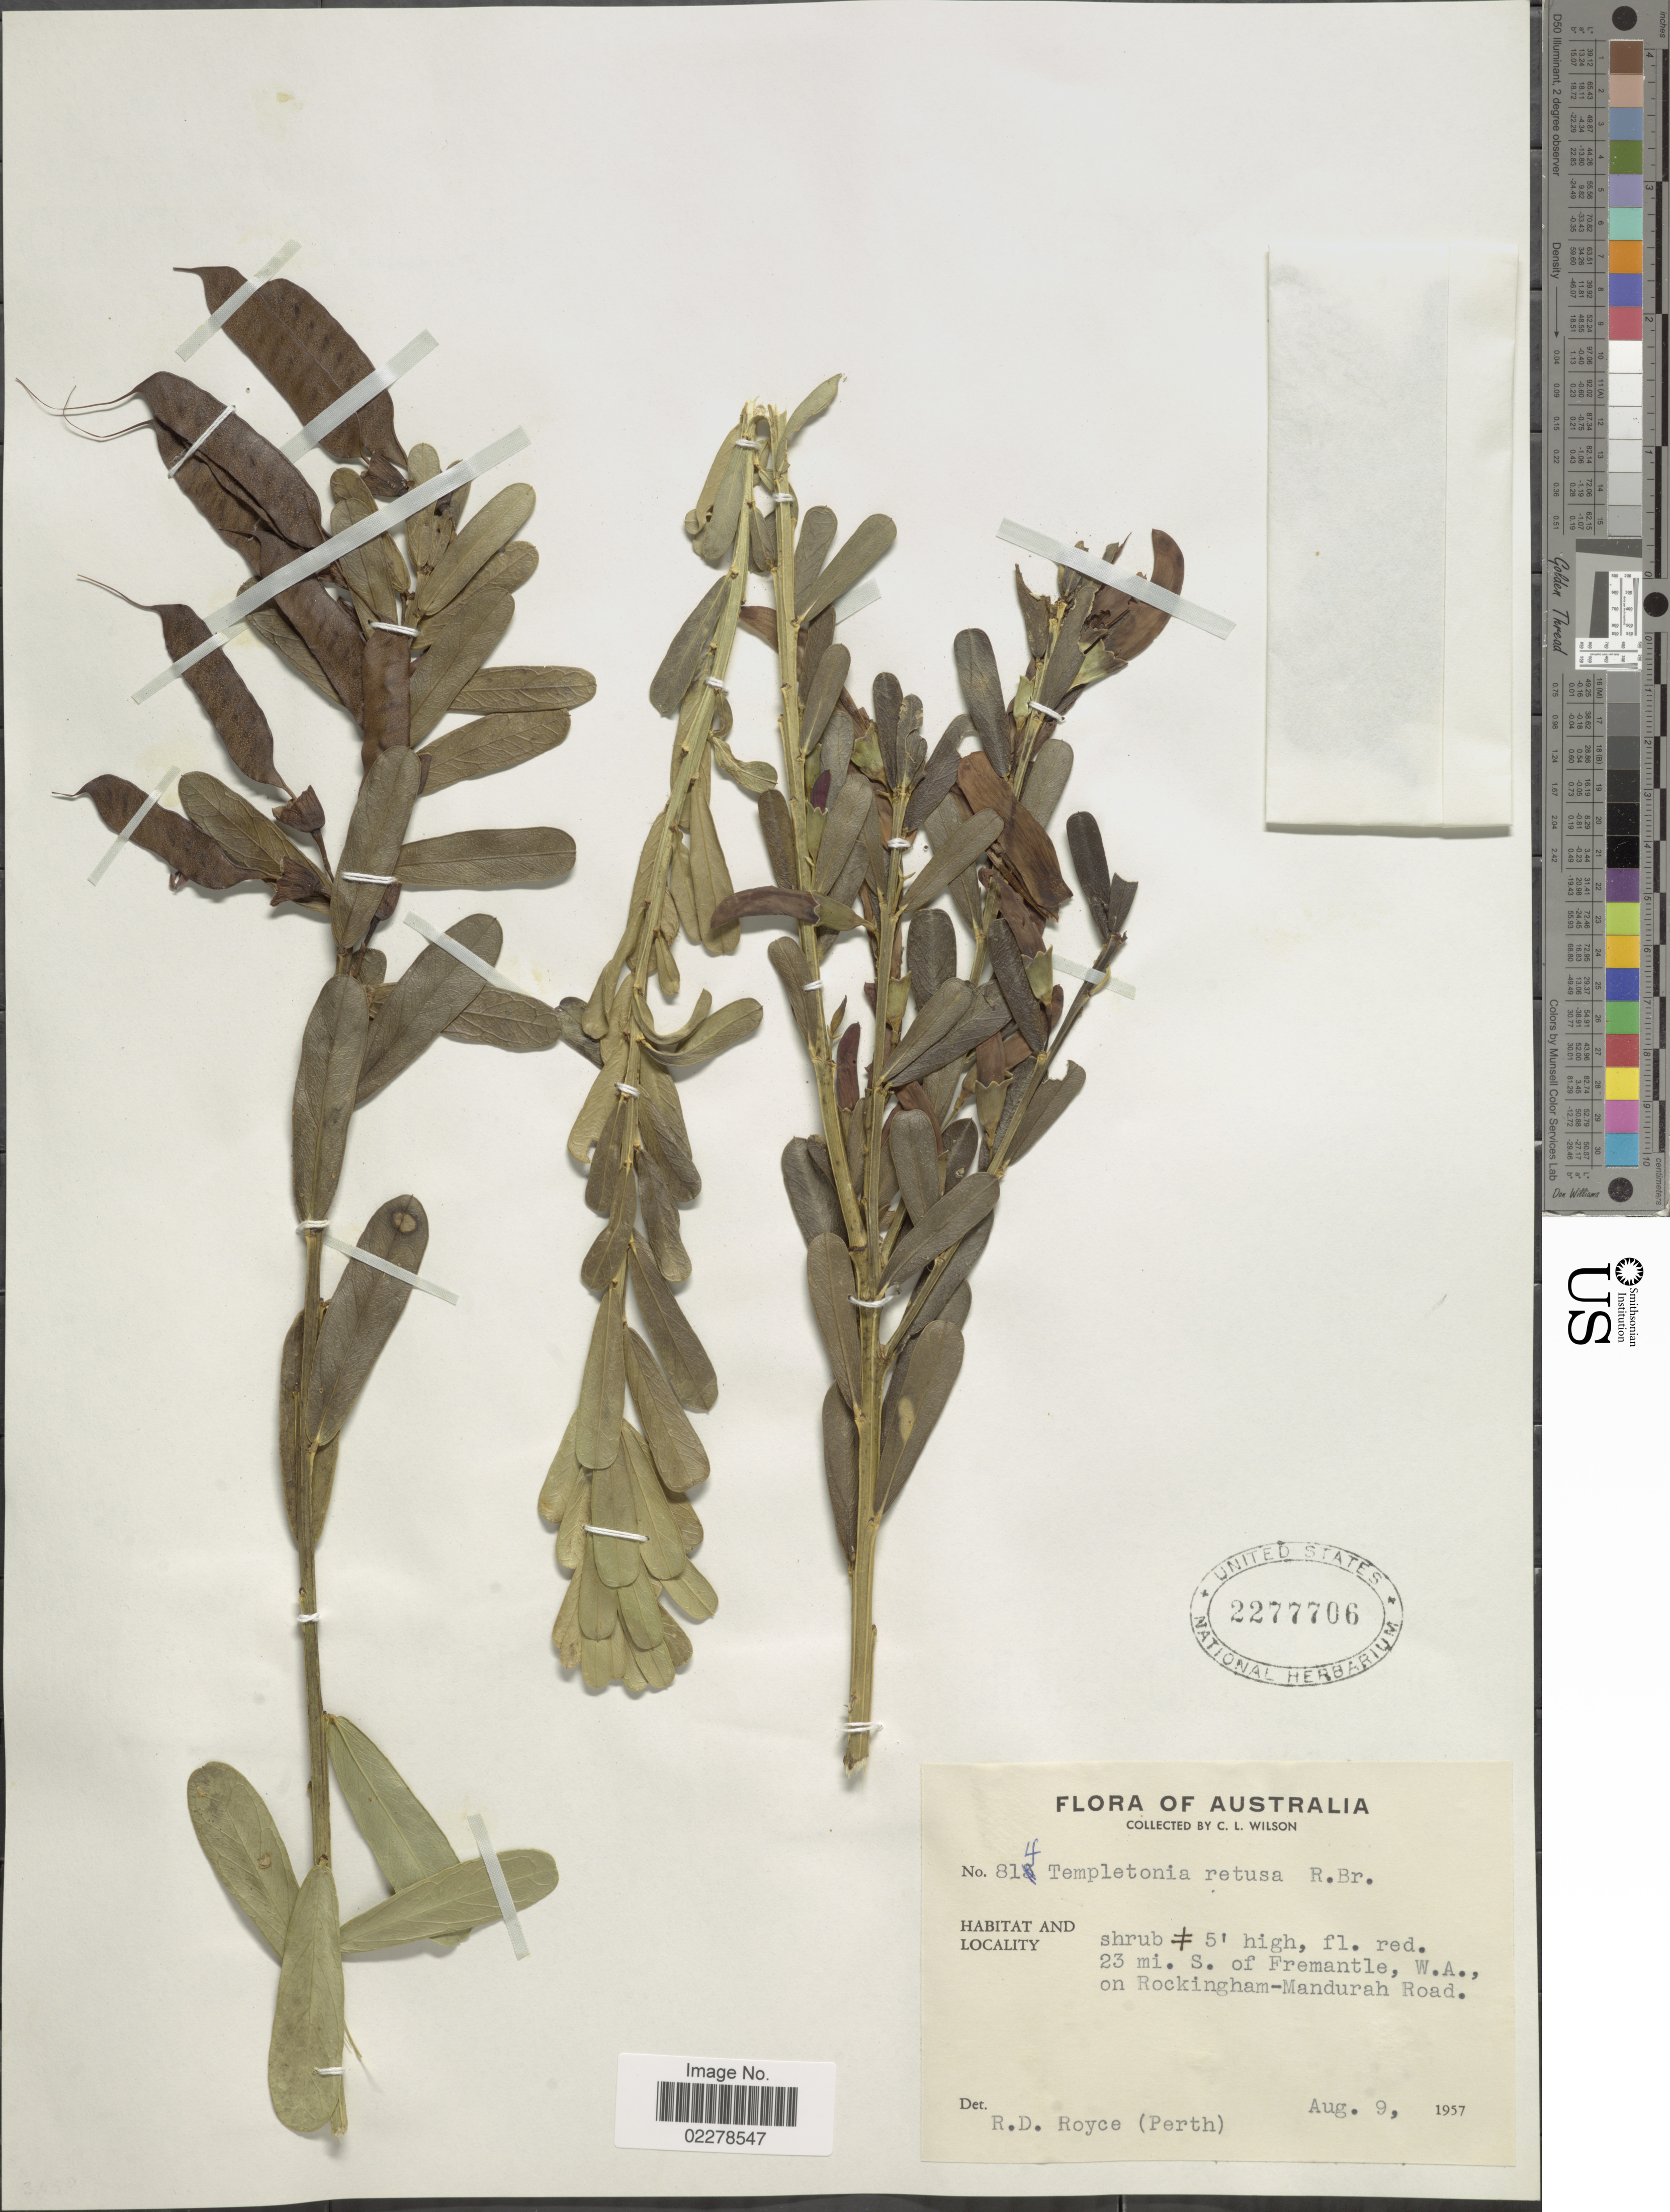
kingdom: Plantae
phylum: Tracheophyta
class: Magnoliopsida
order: Fabales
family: Fabaceae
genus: Templetonia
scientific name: Templetonia retusa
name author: R. Br.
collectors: C. L. Wilson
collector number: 814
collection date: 1957-08-09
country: Australia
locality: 23 mi. S. of Fremantle, W.A., on Rockingham-Mandurah Road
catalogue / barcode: US 2277706